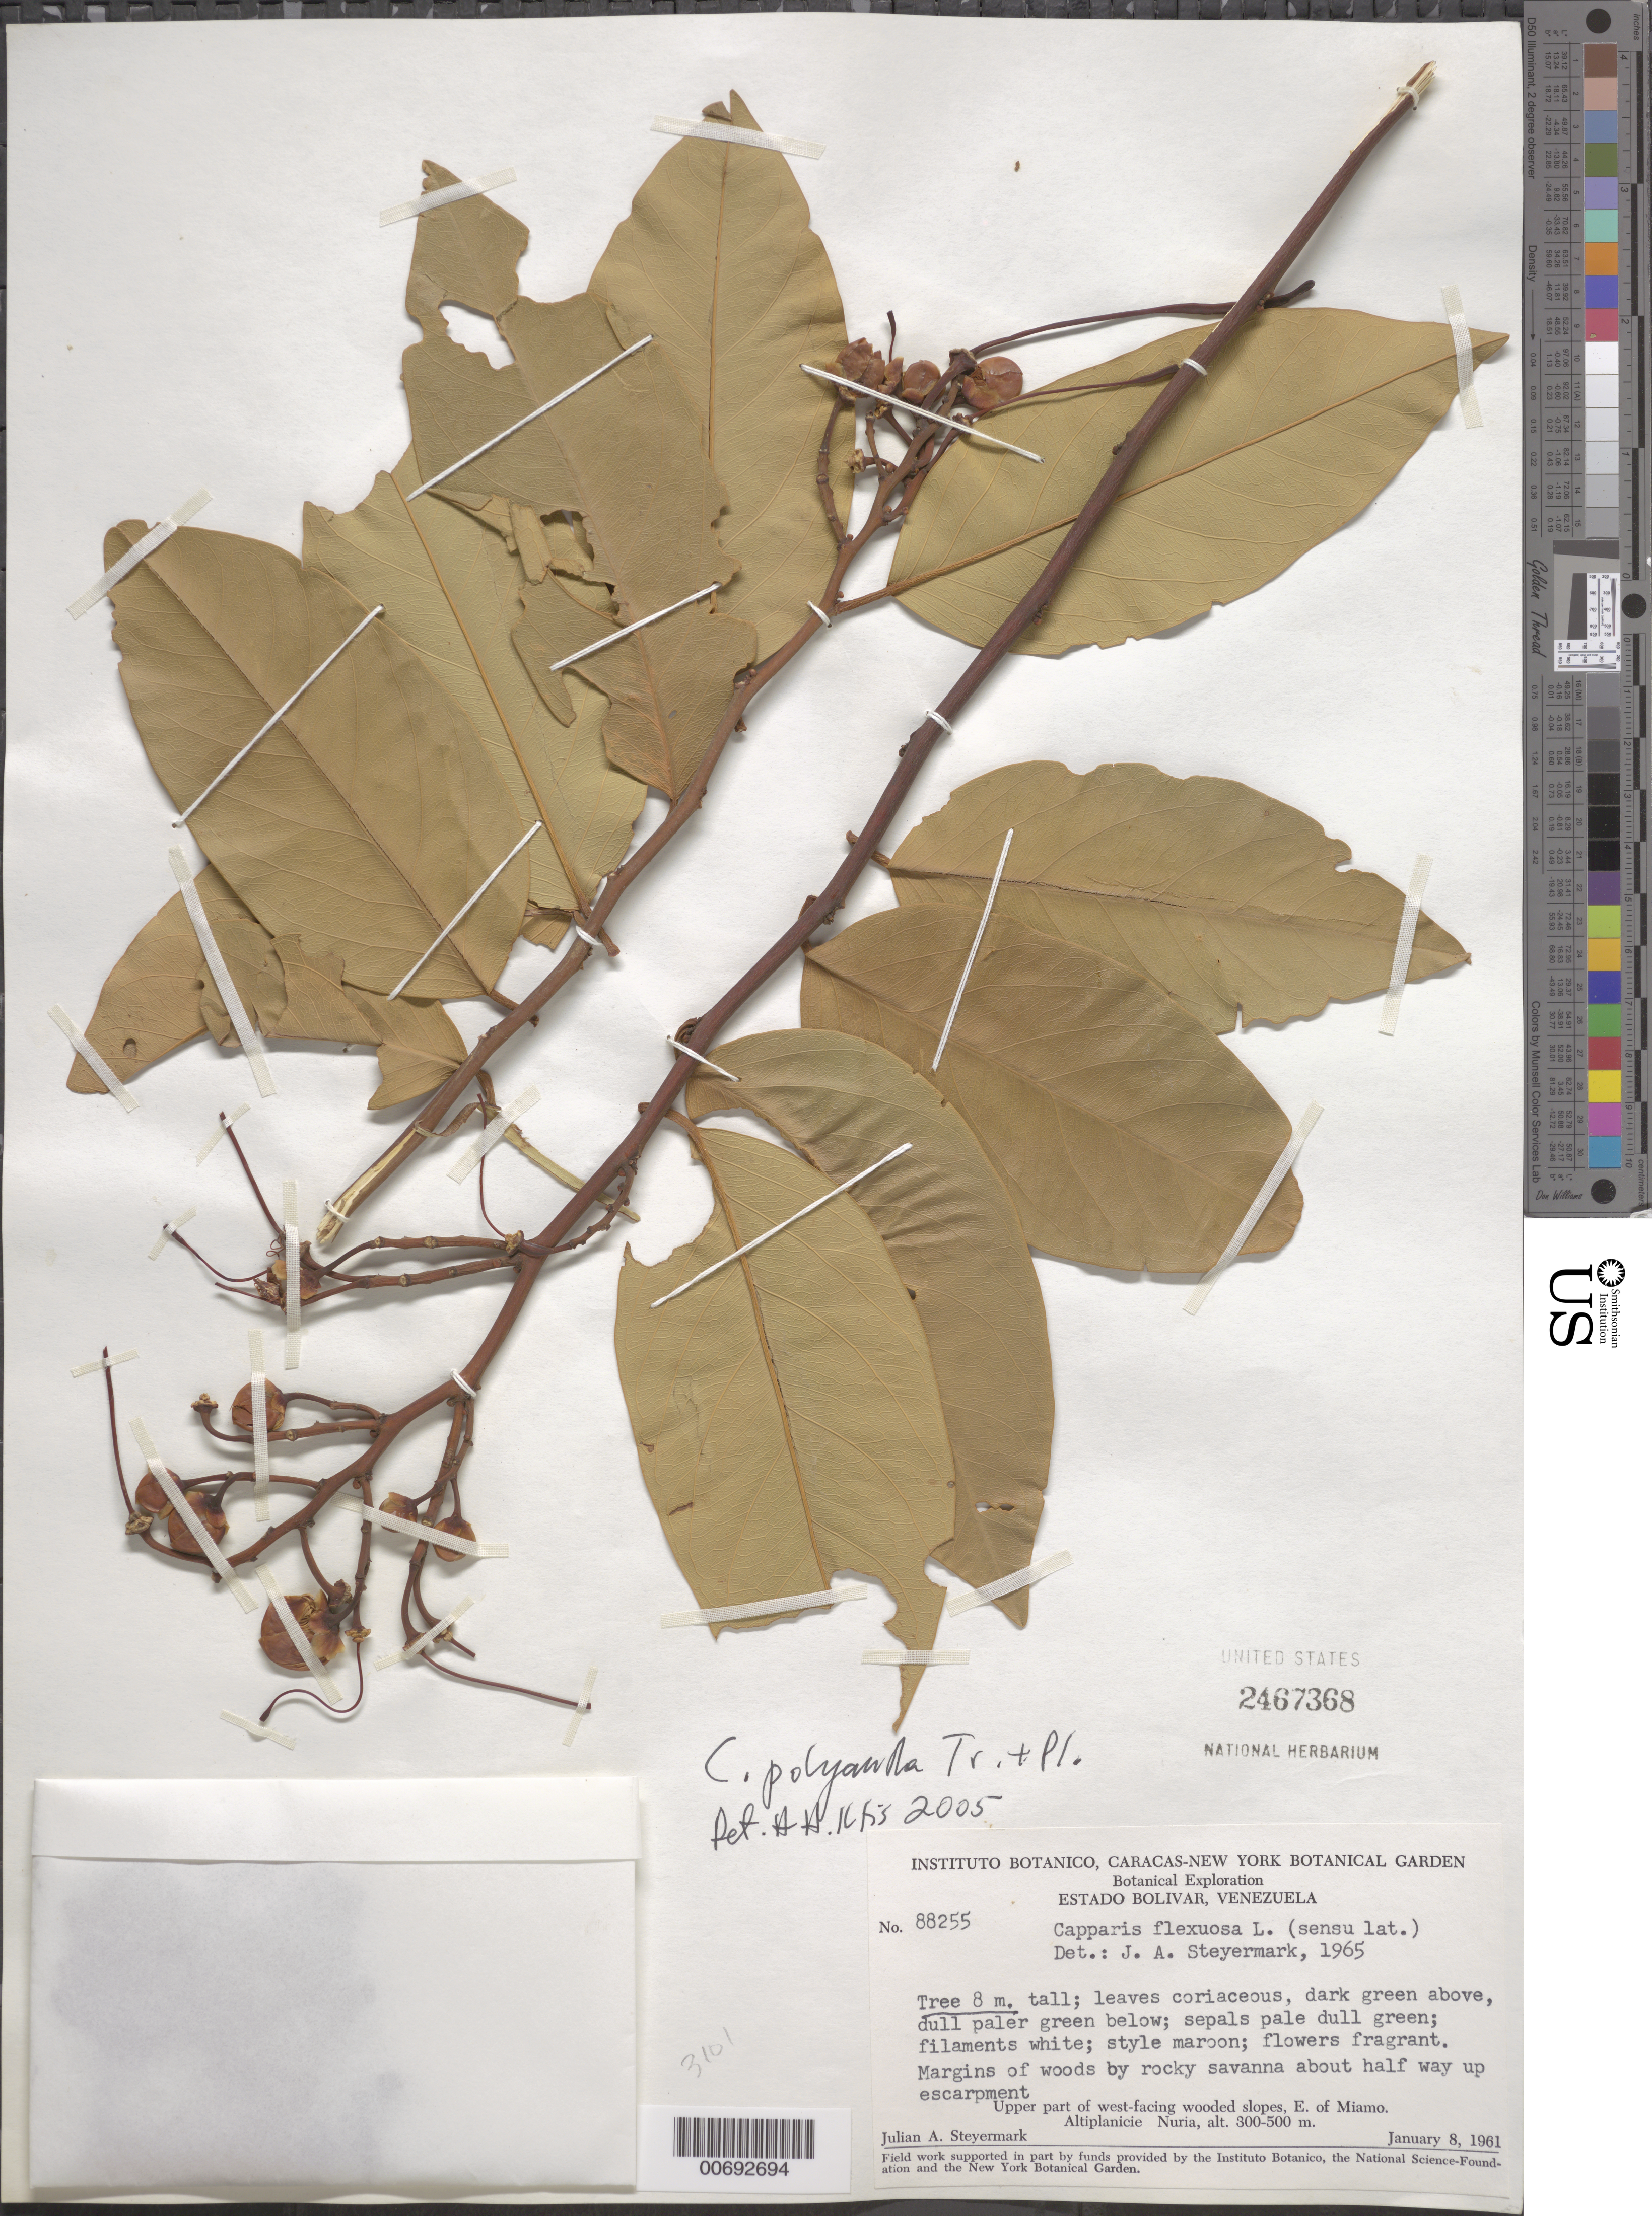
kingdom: Plantae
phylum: Tracheophyta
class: Magnoliopsida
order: Brassicales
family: Capparaceae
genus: Capparis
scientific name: Capparis polyantha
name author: Triana & Planch.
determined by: Iltis, Hugh Hellmut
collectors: J. Steyermark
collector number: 88255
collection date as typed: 8-Jan-61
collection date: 1961-01-08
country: Venezuela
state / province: Bolívar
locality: Altiplanicie de Nuria, E of Miamo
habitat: Margins of woods by rocky savanna half way up escarpment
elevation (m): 300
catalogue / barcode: US 2467368